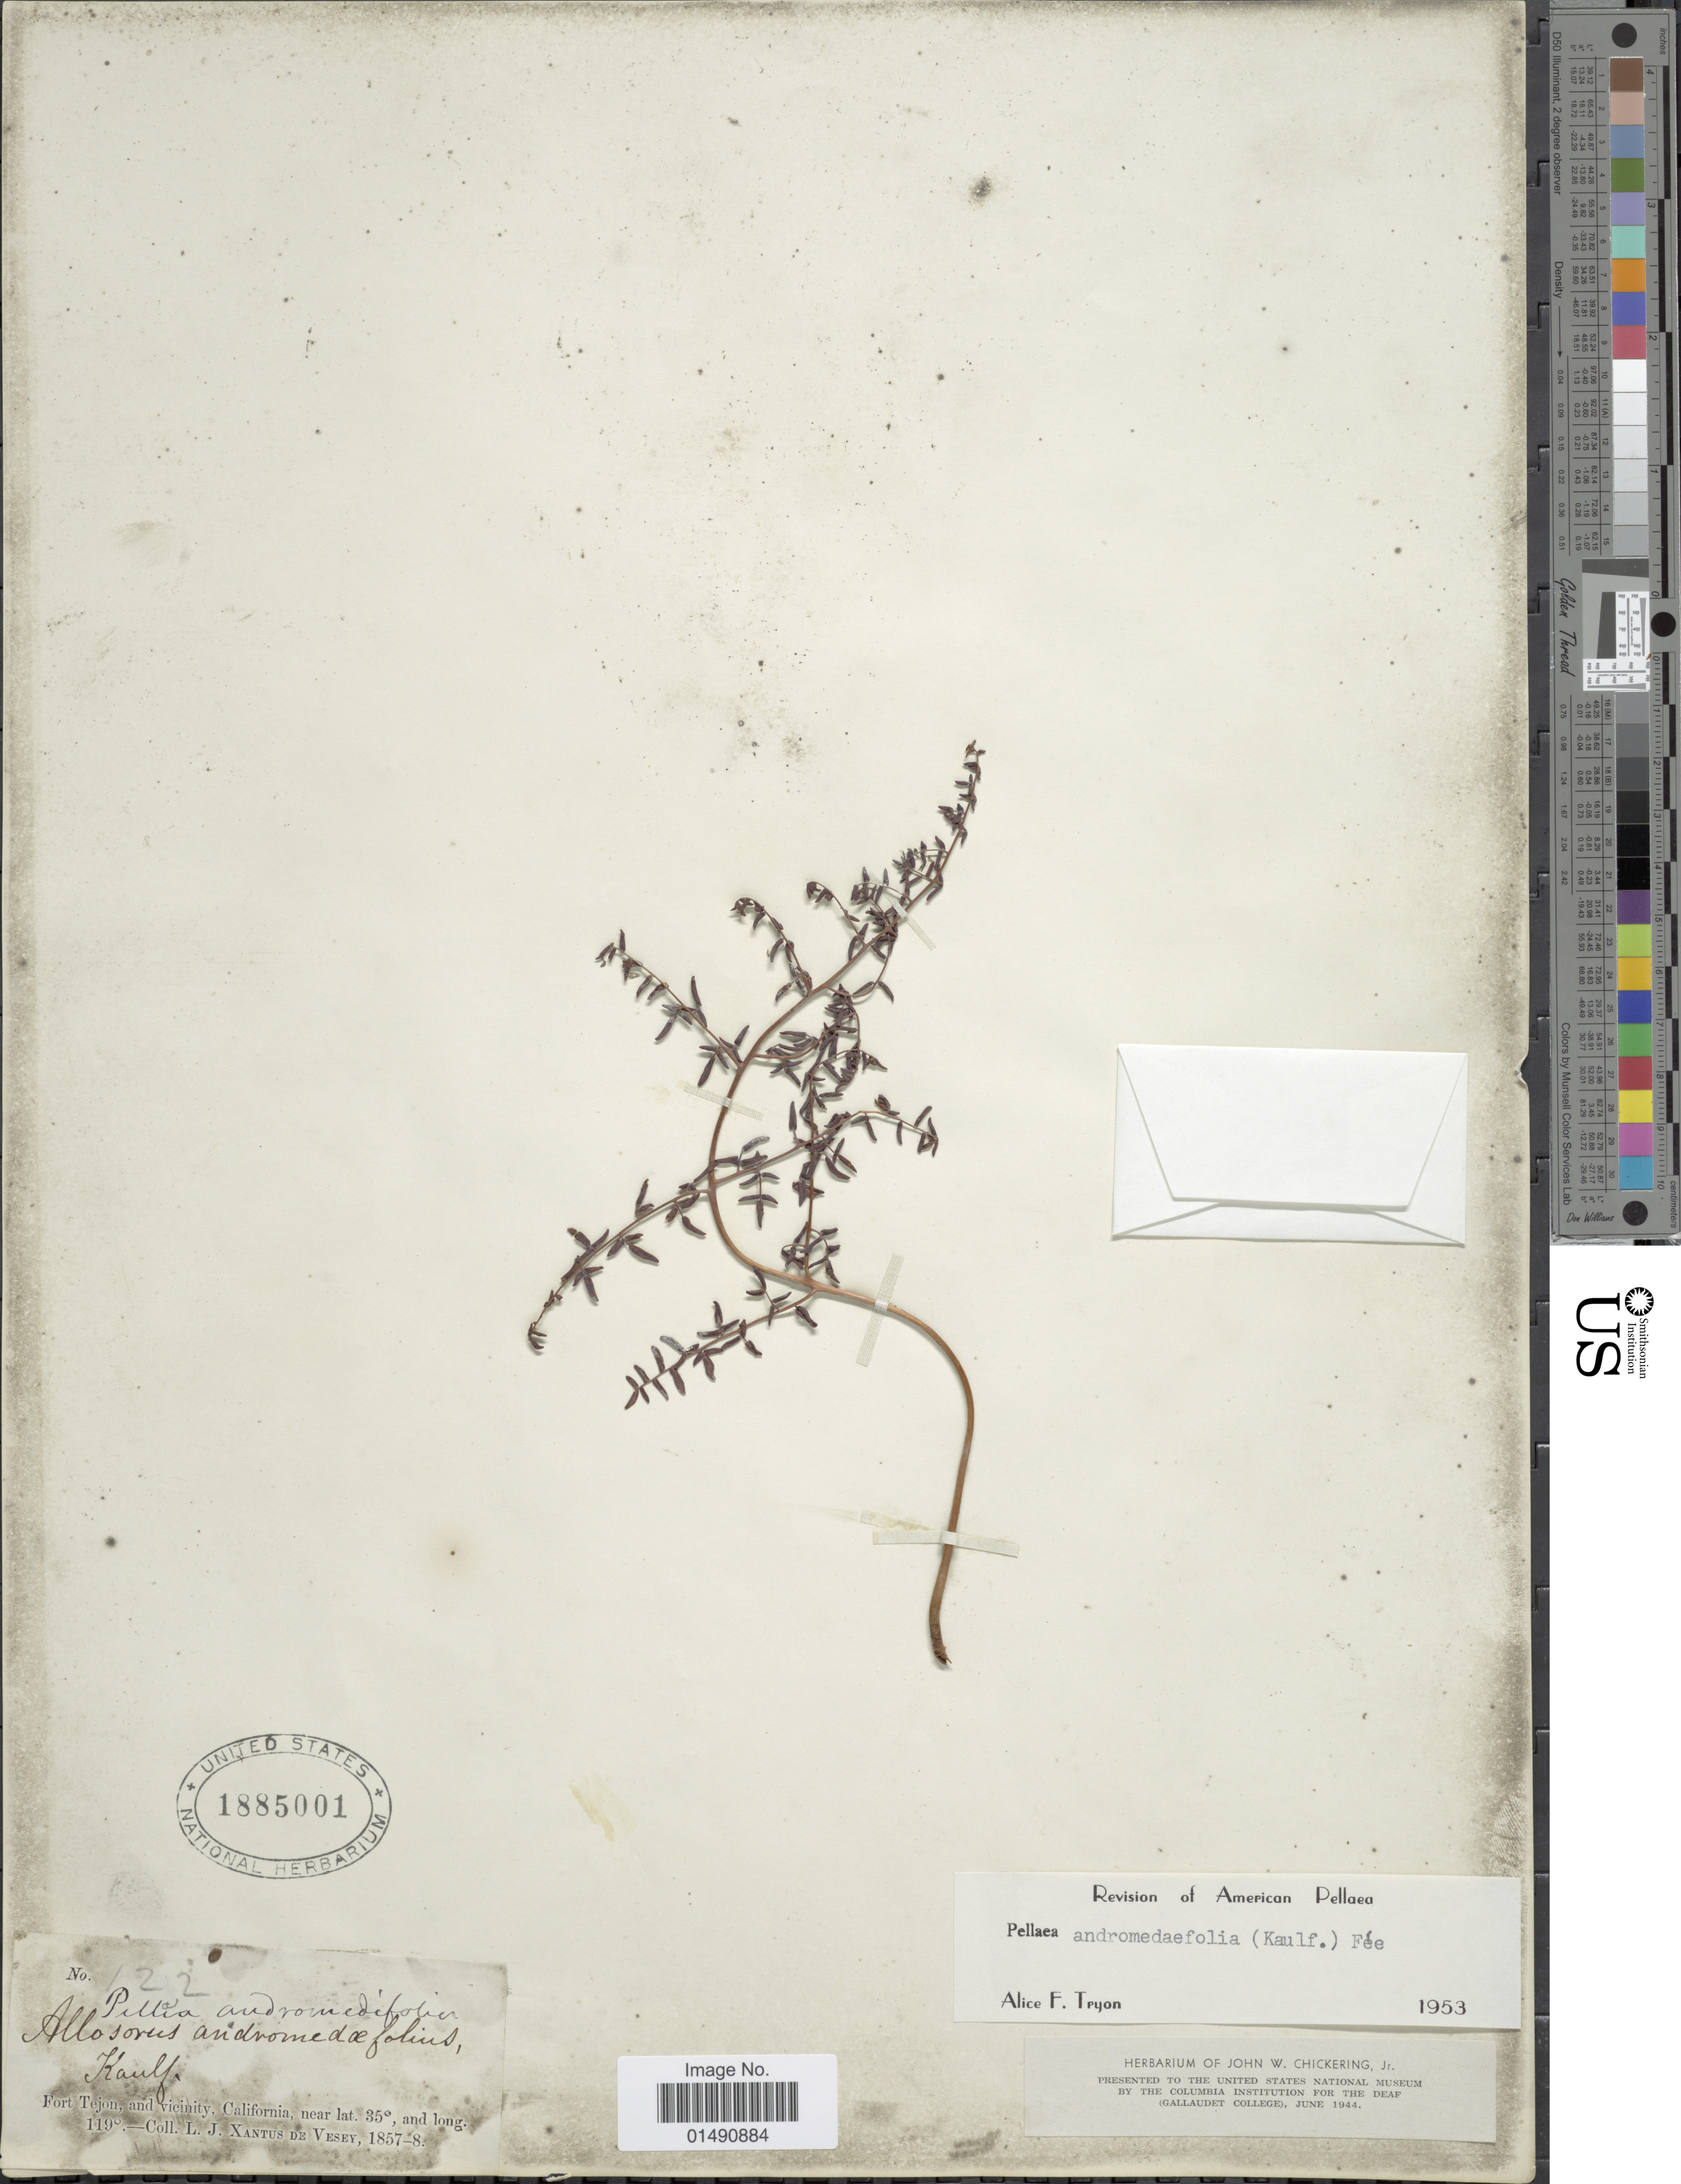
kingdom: Plantae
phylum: Tracheophyta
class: Polypodiopsida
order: Polypodiales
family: Pteridaceae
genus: Pellaea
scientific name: Pellaea andromedifolia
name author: (Kaulf.) Fée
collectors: L. Xantus de Vesey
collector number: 122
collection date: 1857/1858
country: United States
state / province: California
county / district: Kern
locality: Fort Tejon and Vicinity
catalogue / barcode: US 1885001